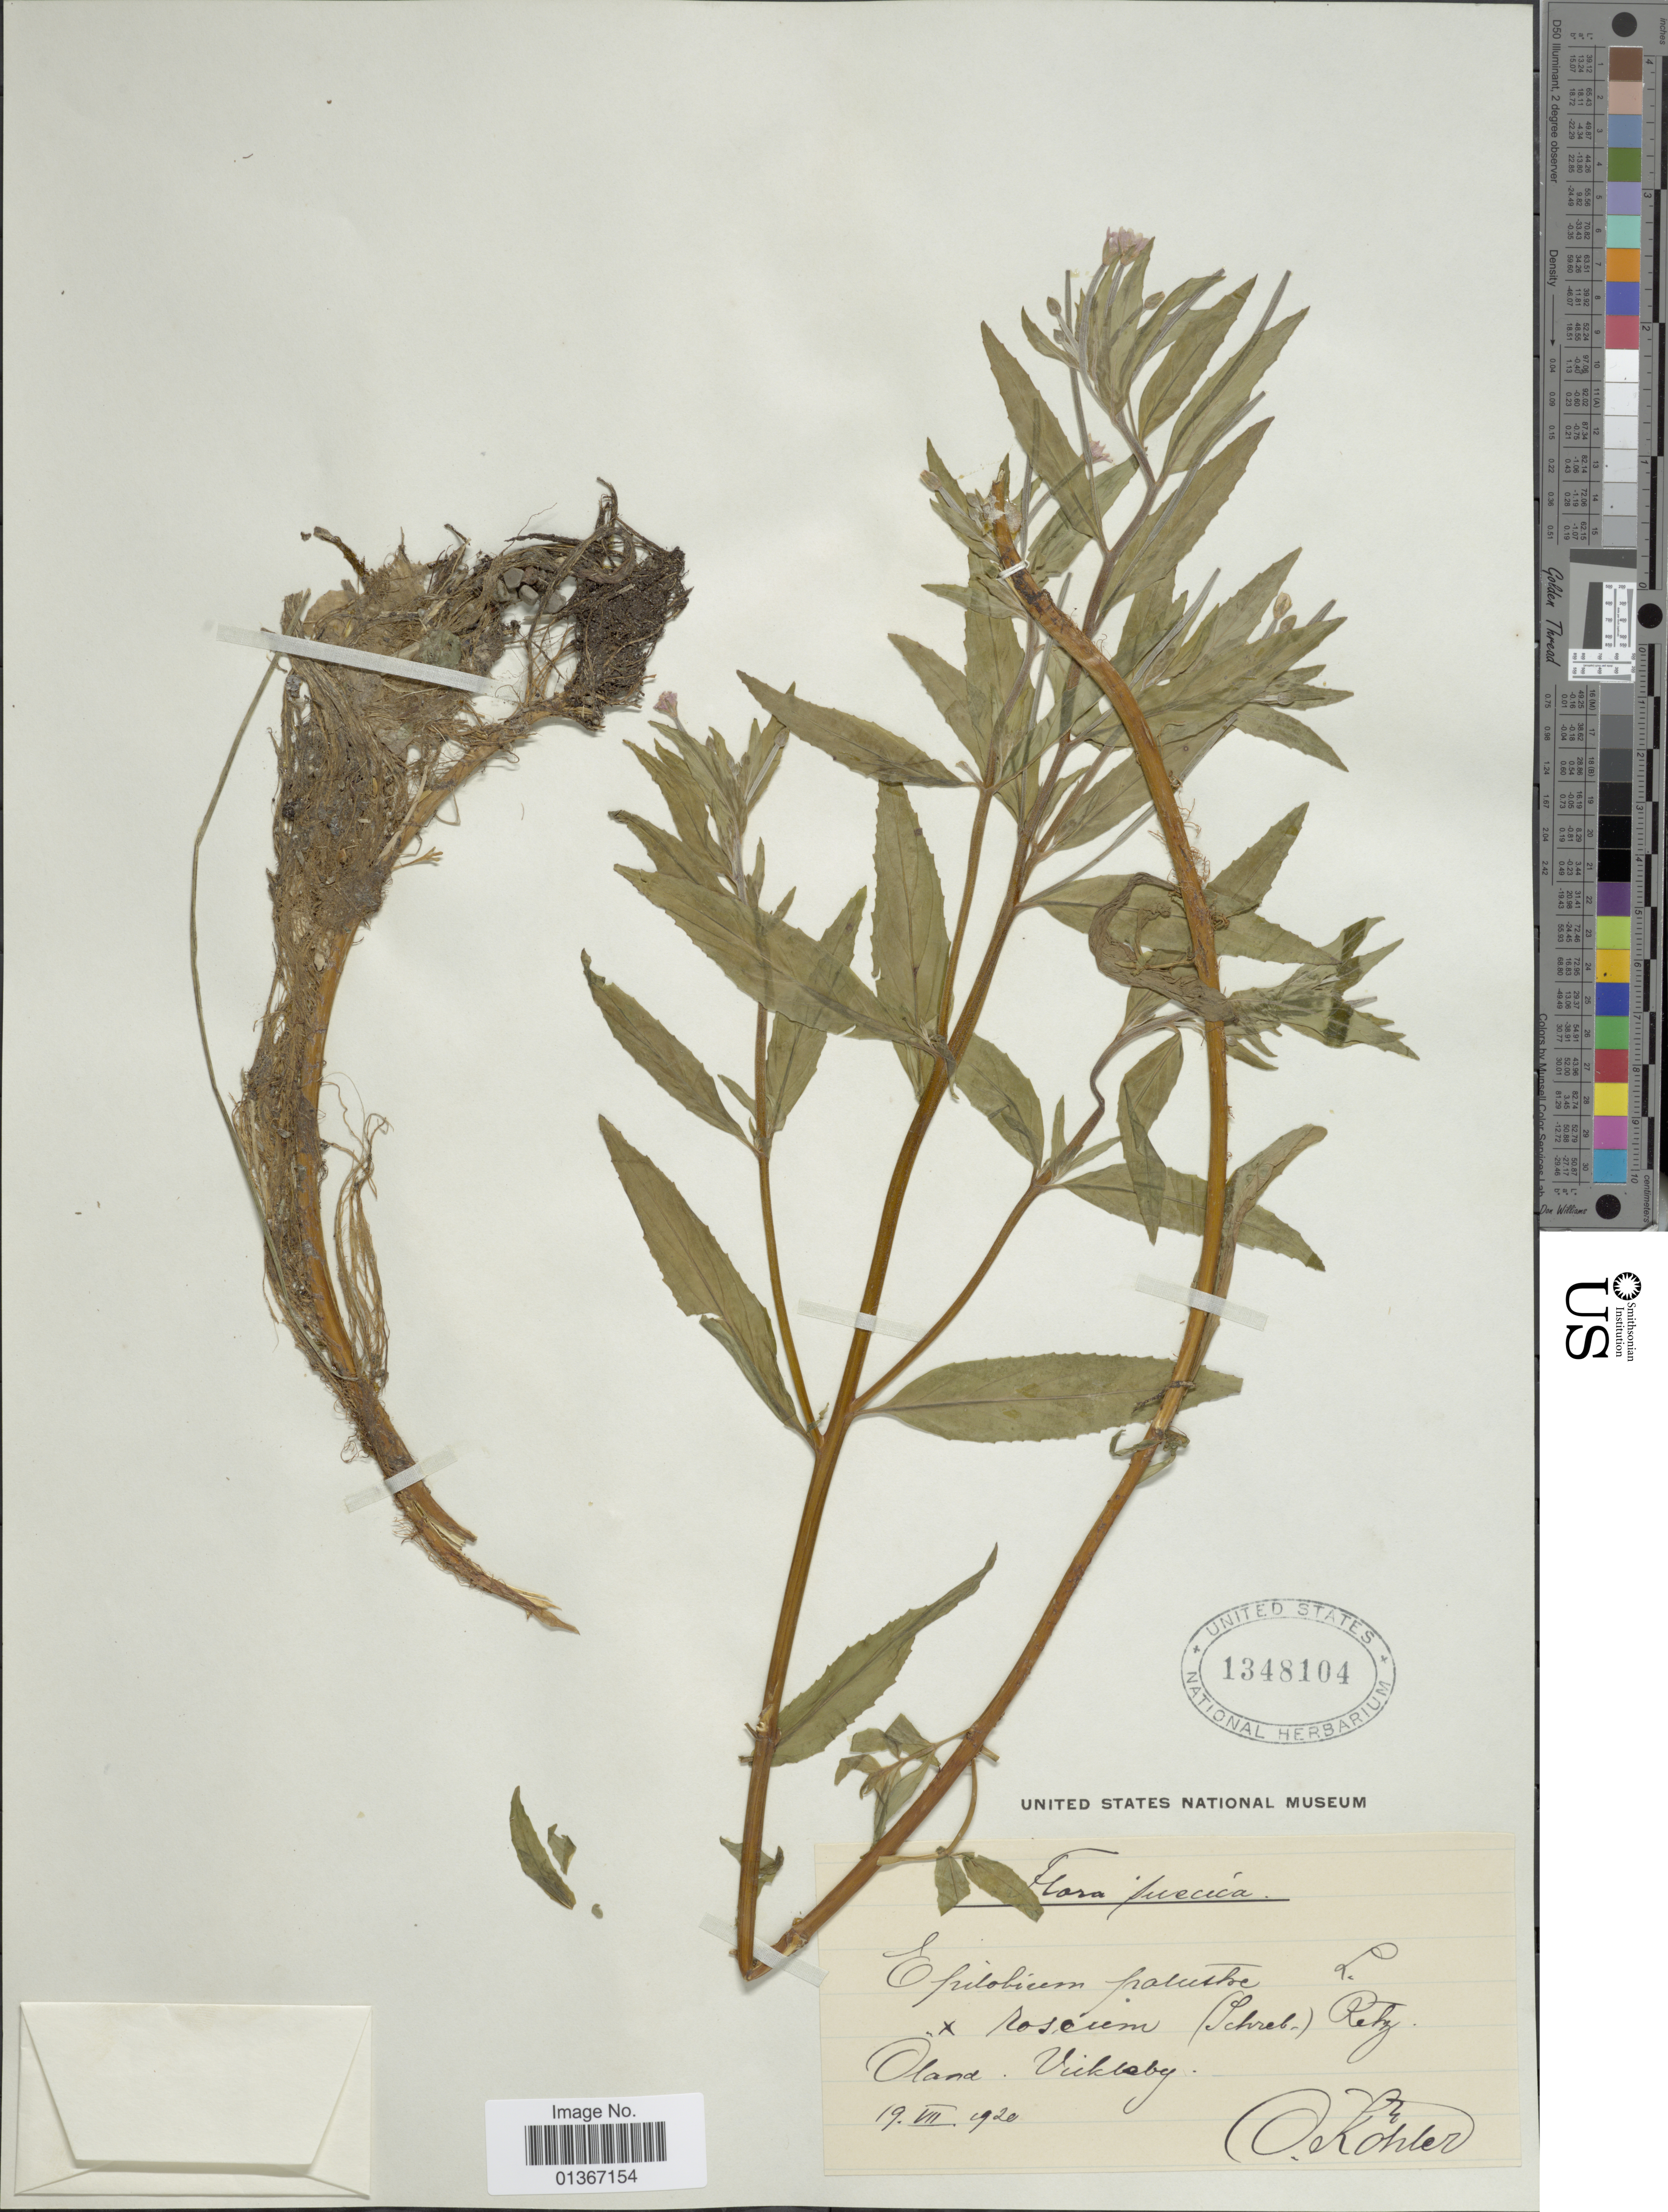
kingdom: Plantae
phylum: Tracheophyta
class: Magnoliopsida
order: Myrtales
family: Onagraceae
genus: Epilobium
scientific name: Epilobium palustre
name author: L.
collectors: O. Köhler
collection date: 1920-07-19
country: Sweden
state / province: Kalmar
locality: Öland. Vickleby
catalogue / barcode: US 1348104